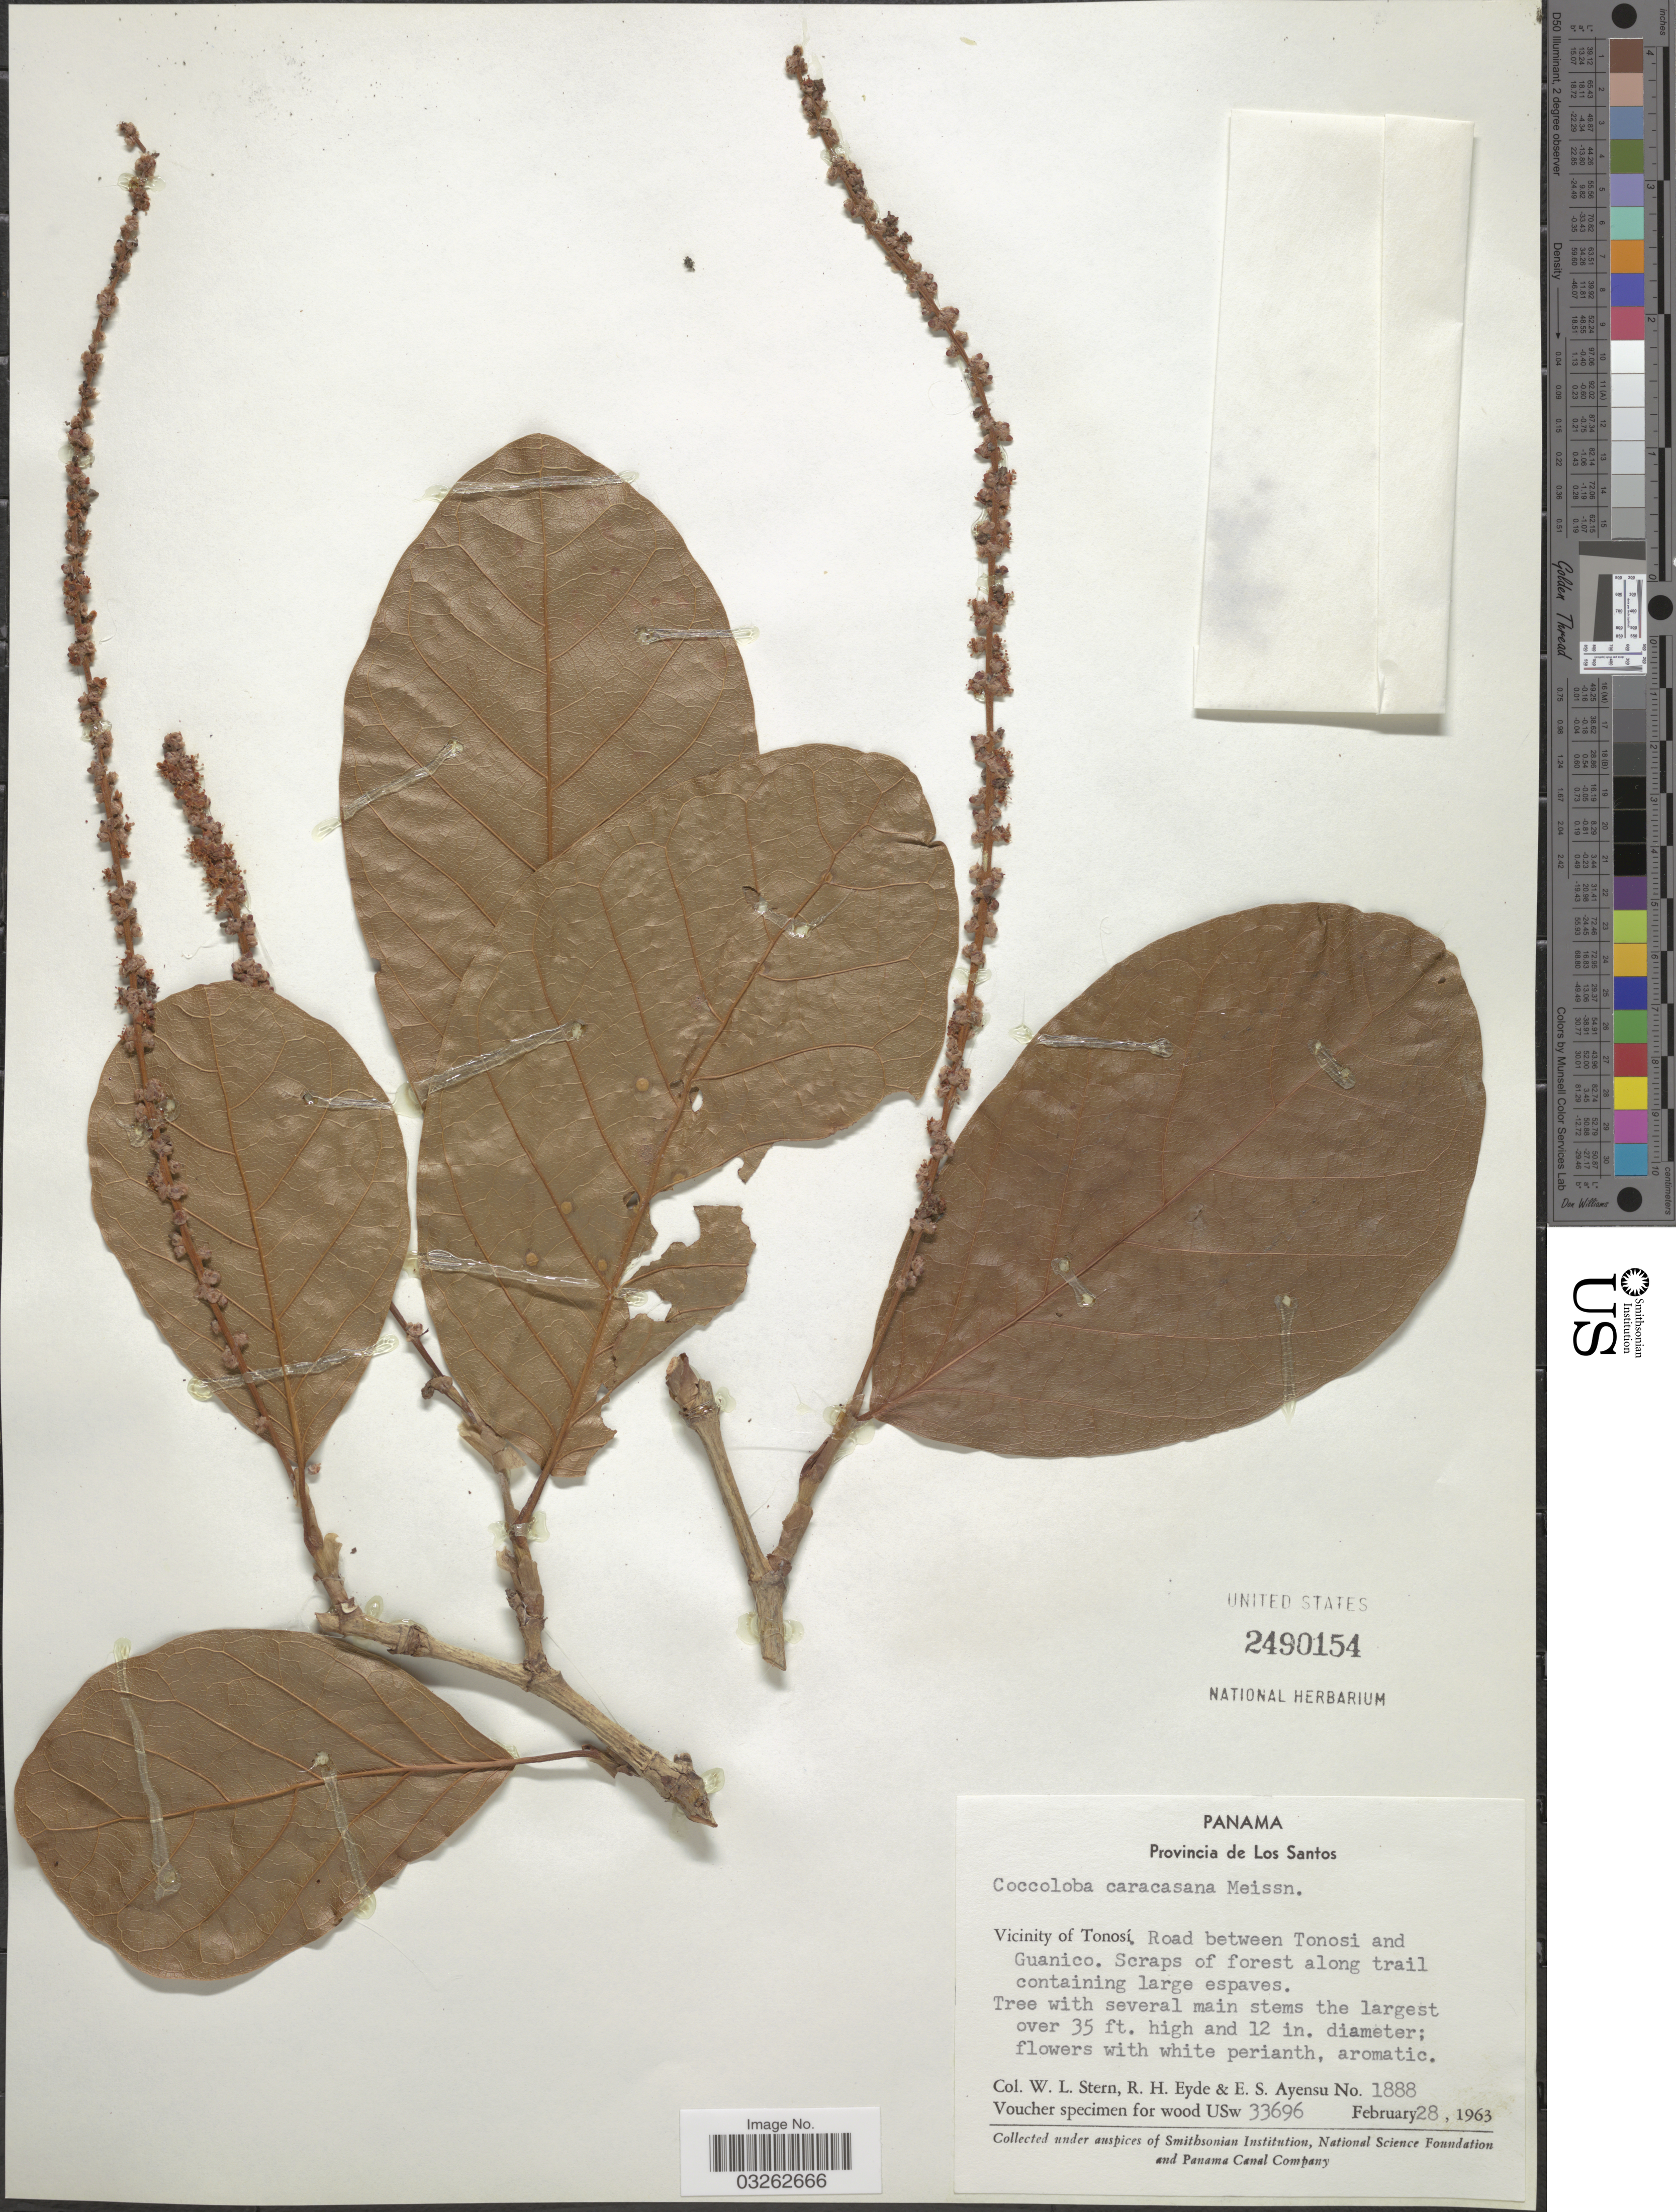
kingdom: Plantae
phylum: Tracheophyta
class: Magnoliopsida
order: Caryophyllales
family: Polygonaceae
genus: Coccoloba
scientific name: Coccoloba caracasana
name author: Meisn.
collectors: W. L. Stern, R. H. Eyde & E. S. Ayensu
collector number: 1888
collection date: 1963-02-28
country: Panama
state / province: Los Santos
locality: Vicinity of Tonosí, Road between Tonosi and Guanico.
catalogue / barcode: US 2490154